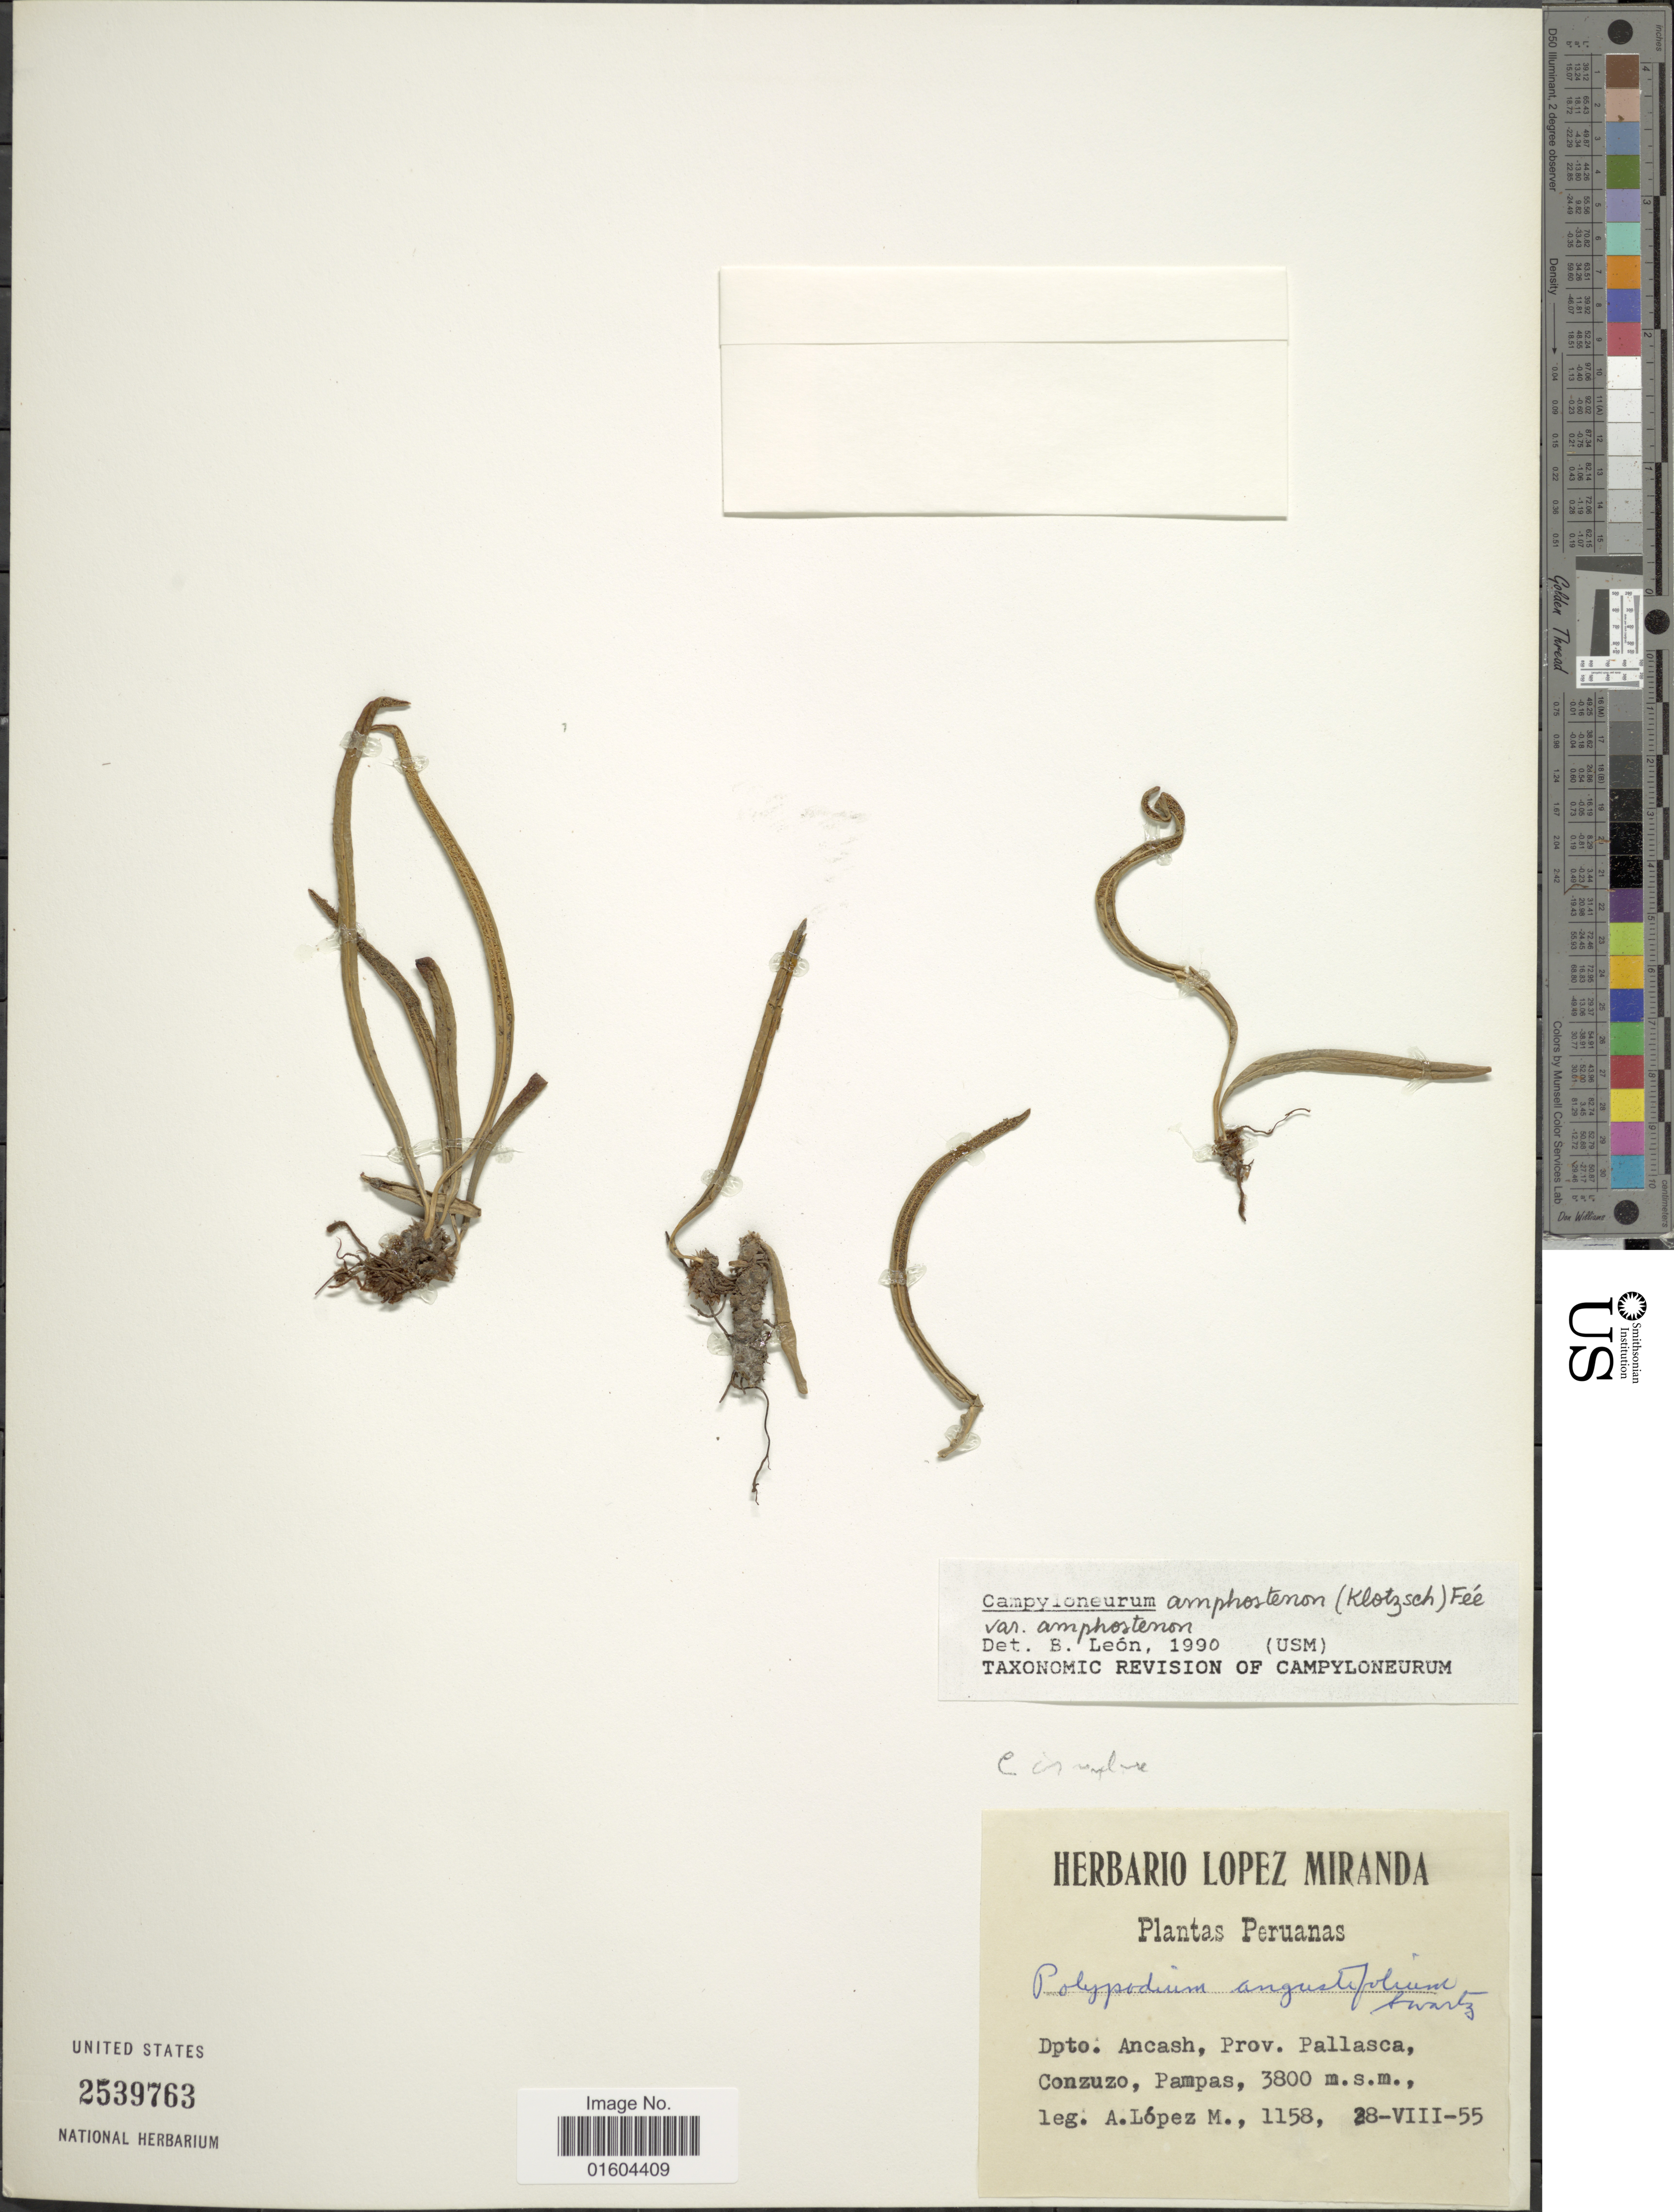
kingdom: Plantae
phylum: Tracheophyta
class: Polypodiopsida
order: Polypodiales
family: Polypodiaceae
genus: Campyloneurum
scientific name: Campyloneurum irregulare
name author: Lellinger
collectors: A. López M.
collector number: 1158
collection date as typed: Transcribed d/m/y: 28/8/55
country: Peru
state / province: Ancash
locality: Peruanes, Dpto. Ancash, Prov. Pallasca, Conzuzo, Pampas.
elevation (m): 3800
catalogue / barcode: US 2539763